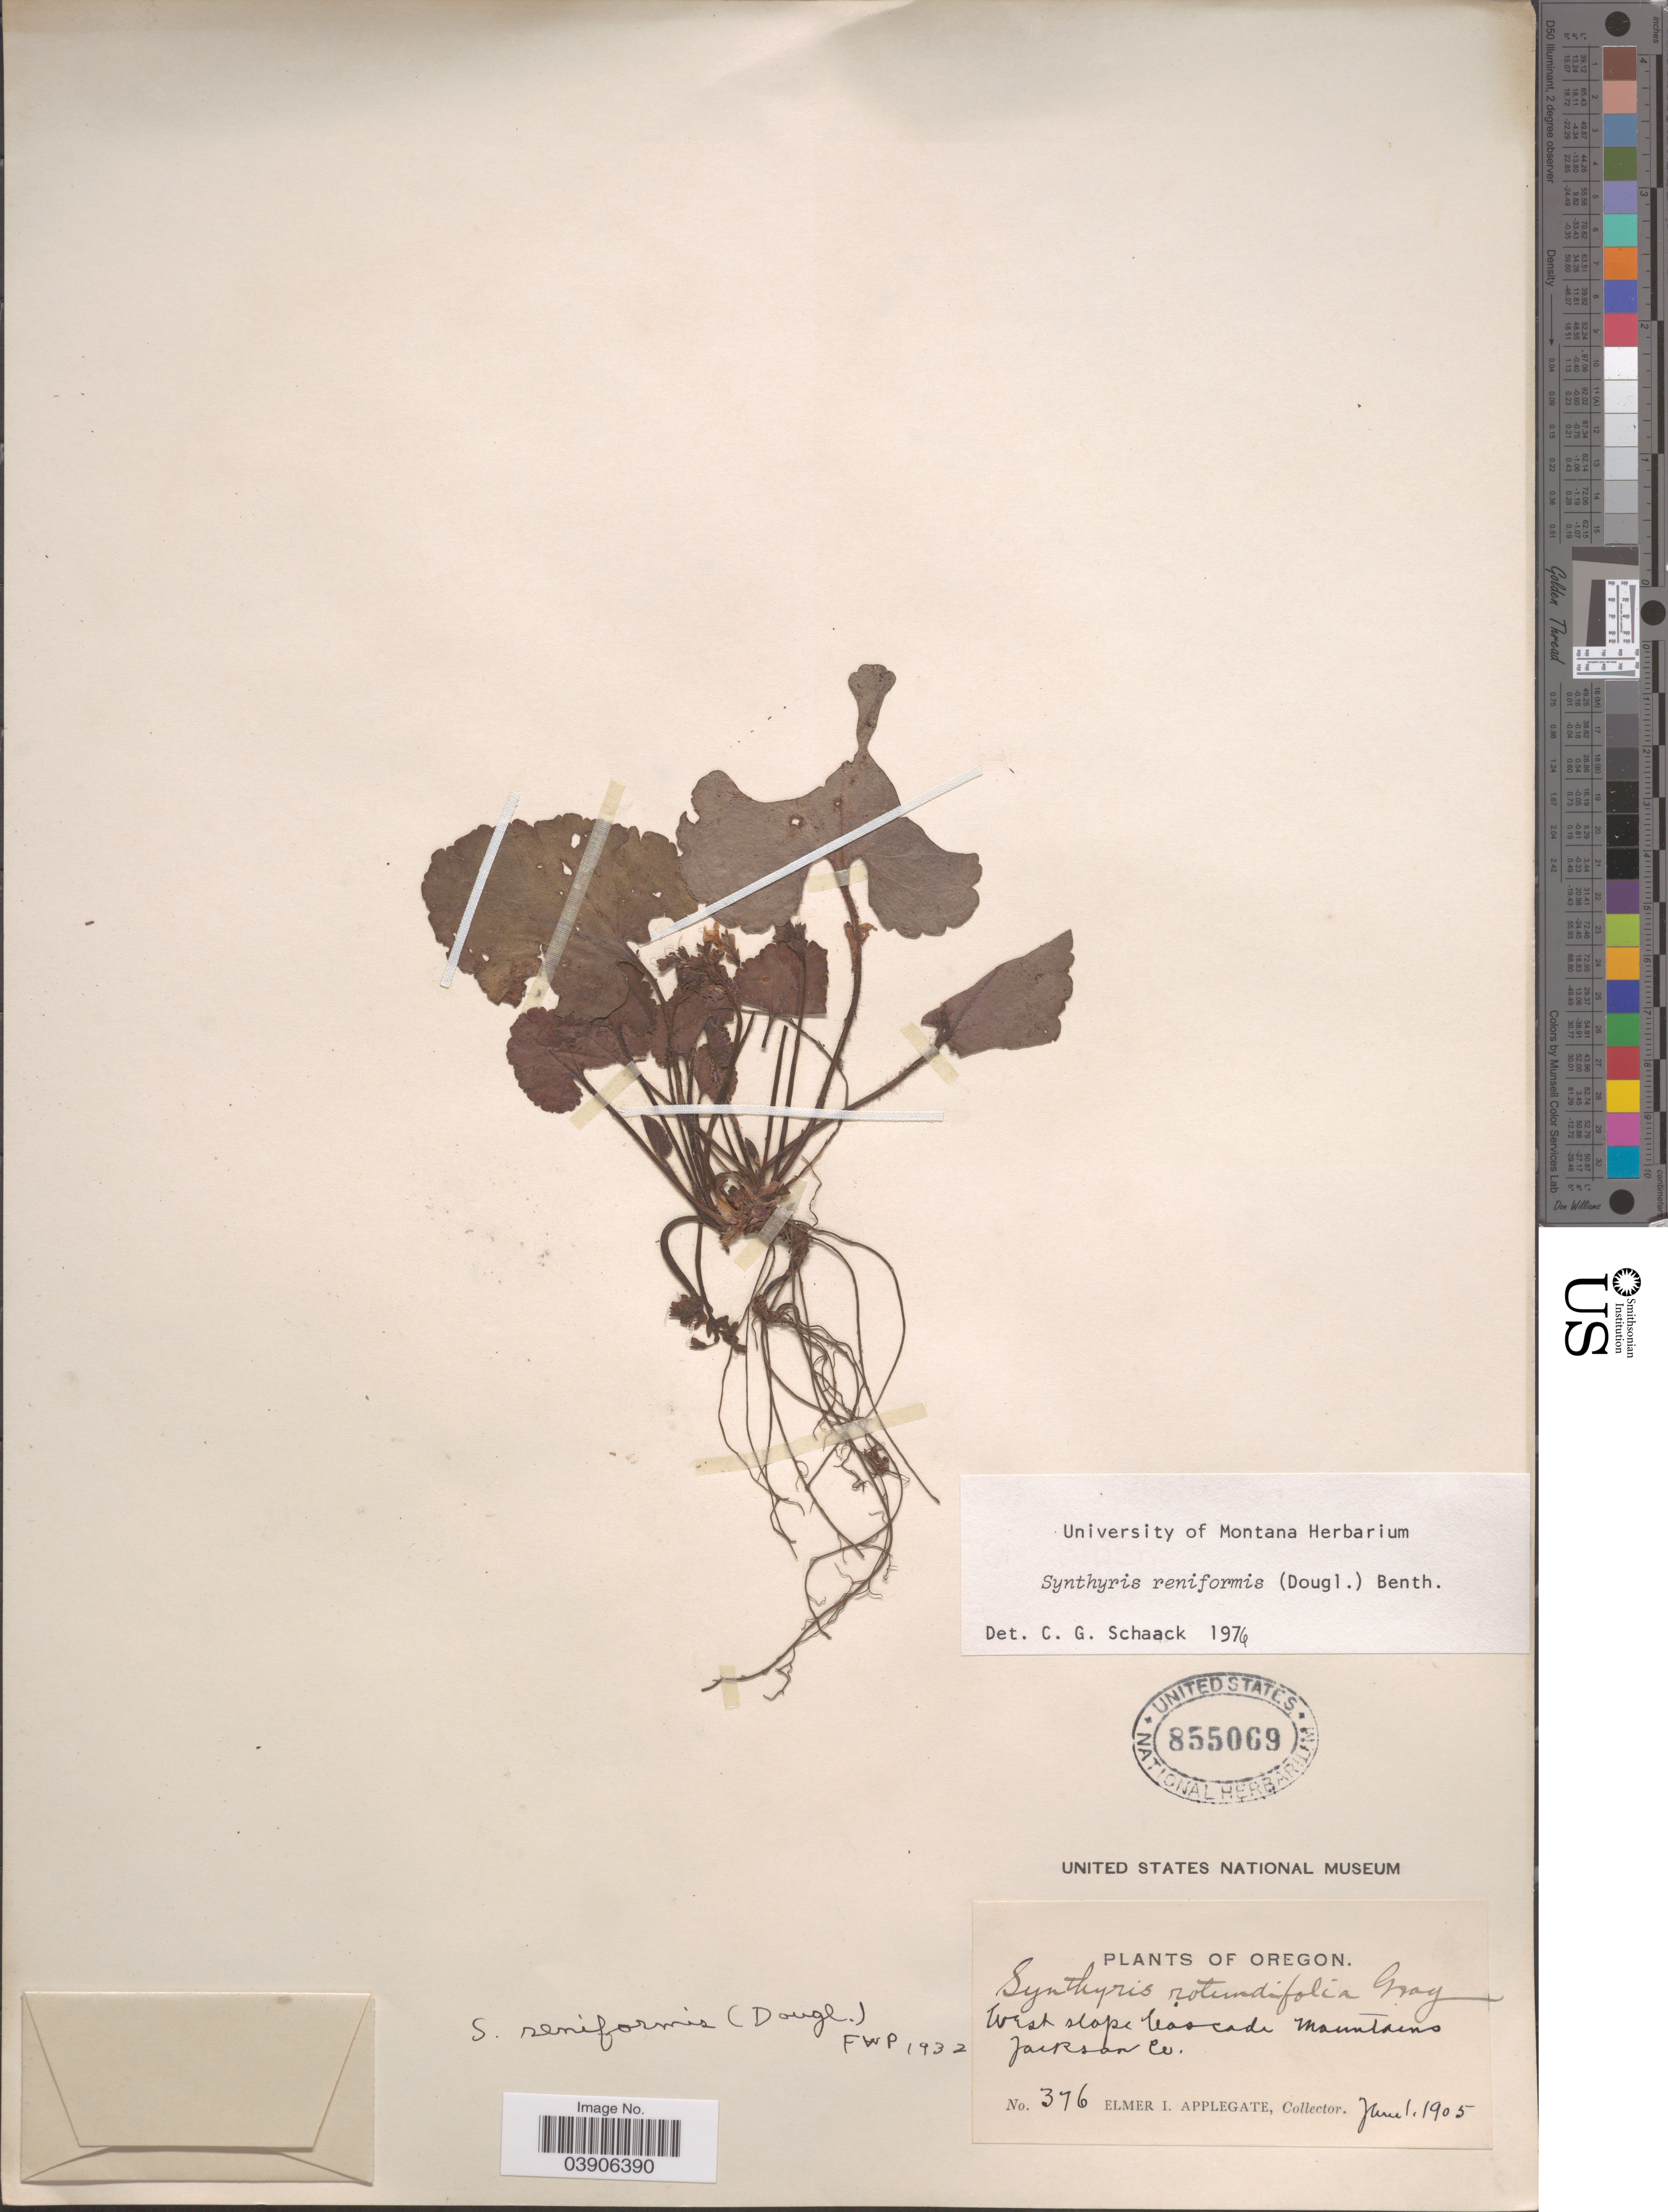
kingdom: Plantae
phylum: Tracheophyta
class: Magnoliopsida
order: Lamiales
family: Plantaginaceae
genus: Synthyris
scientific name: Synthyris reniformis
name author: Benth.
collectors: E. I. Applegate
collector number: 376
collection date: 1905-06-01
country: United States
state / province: Oregon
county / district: Jackson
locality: West slope Cascade Mountains. Jackson Co.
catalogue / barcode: US 855069